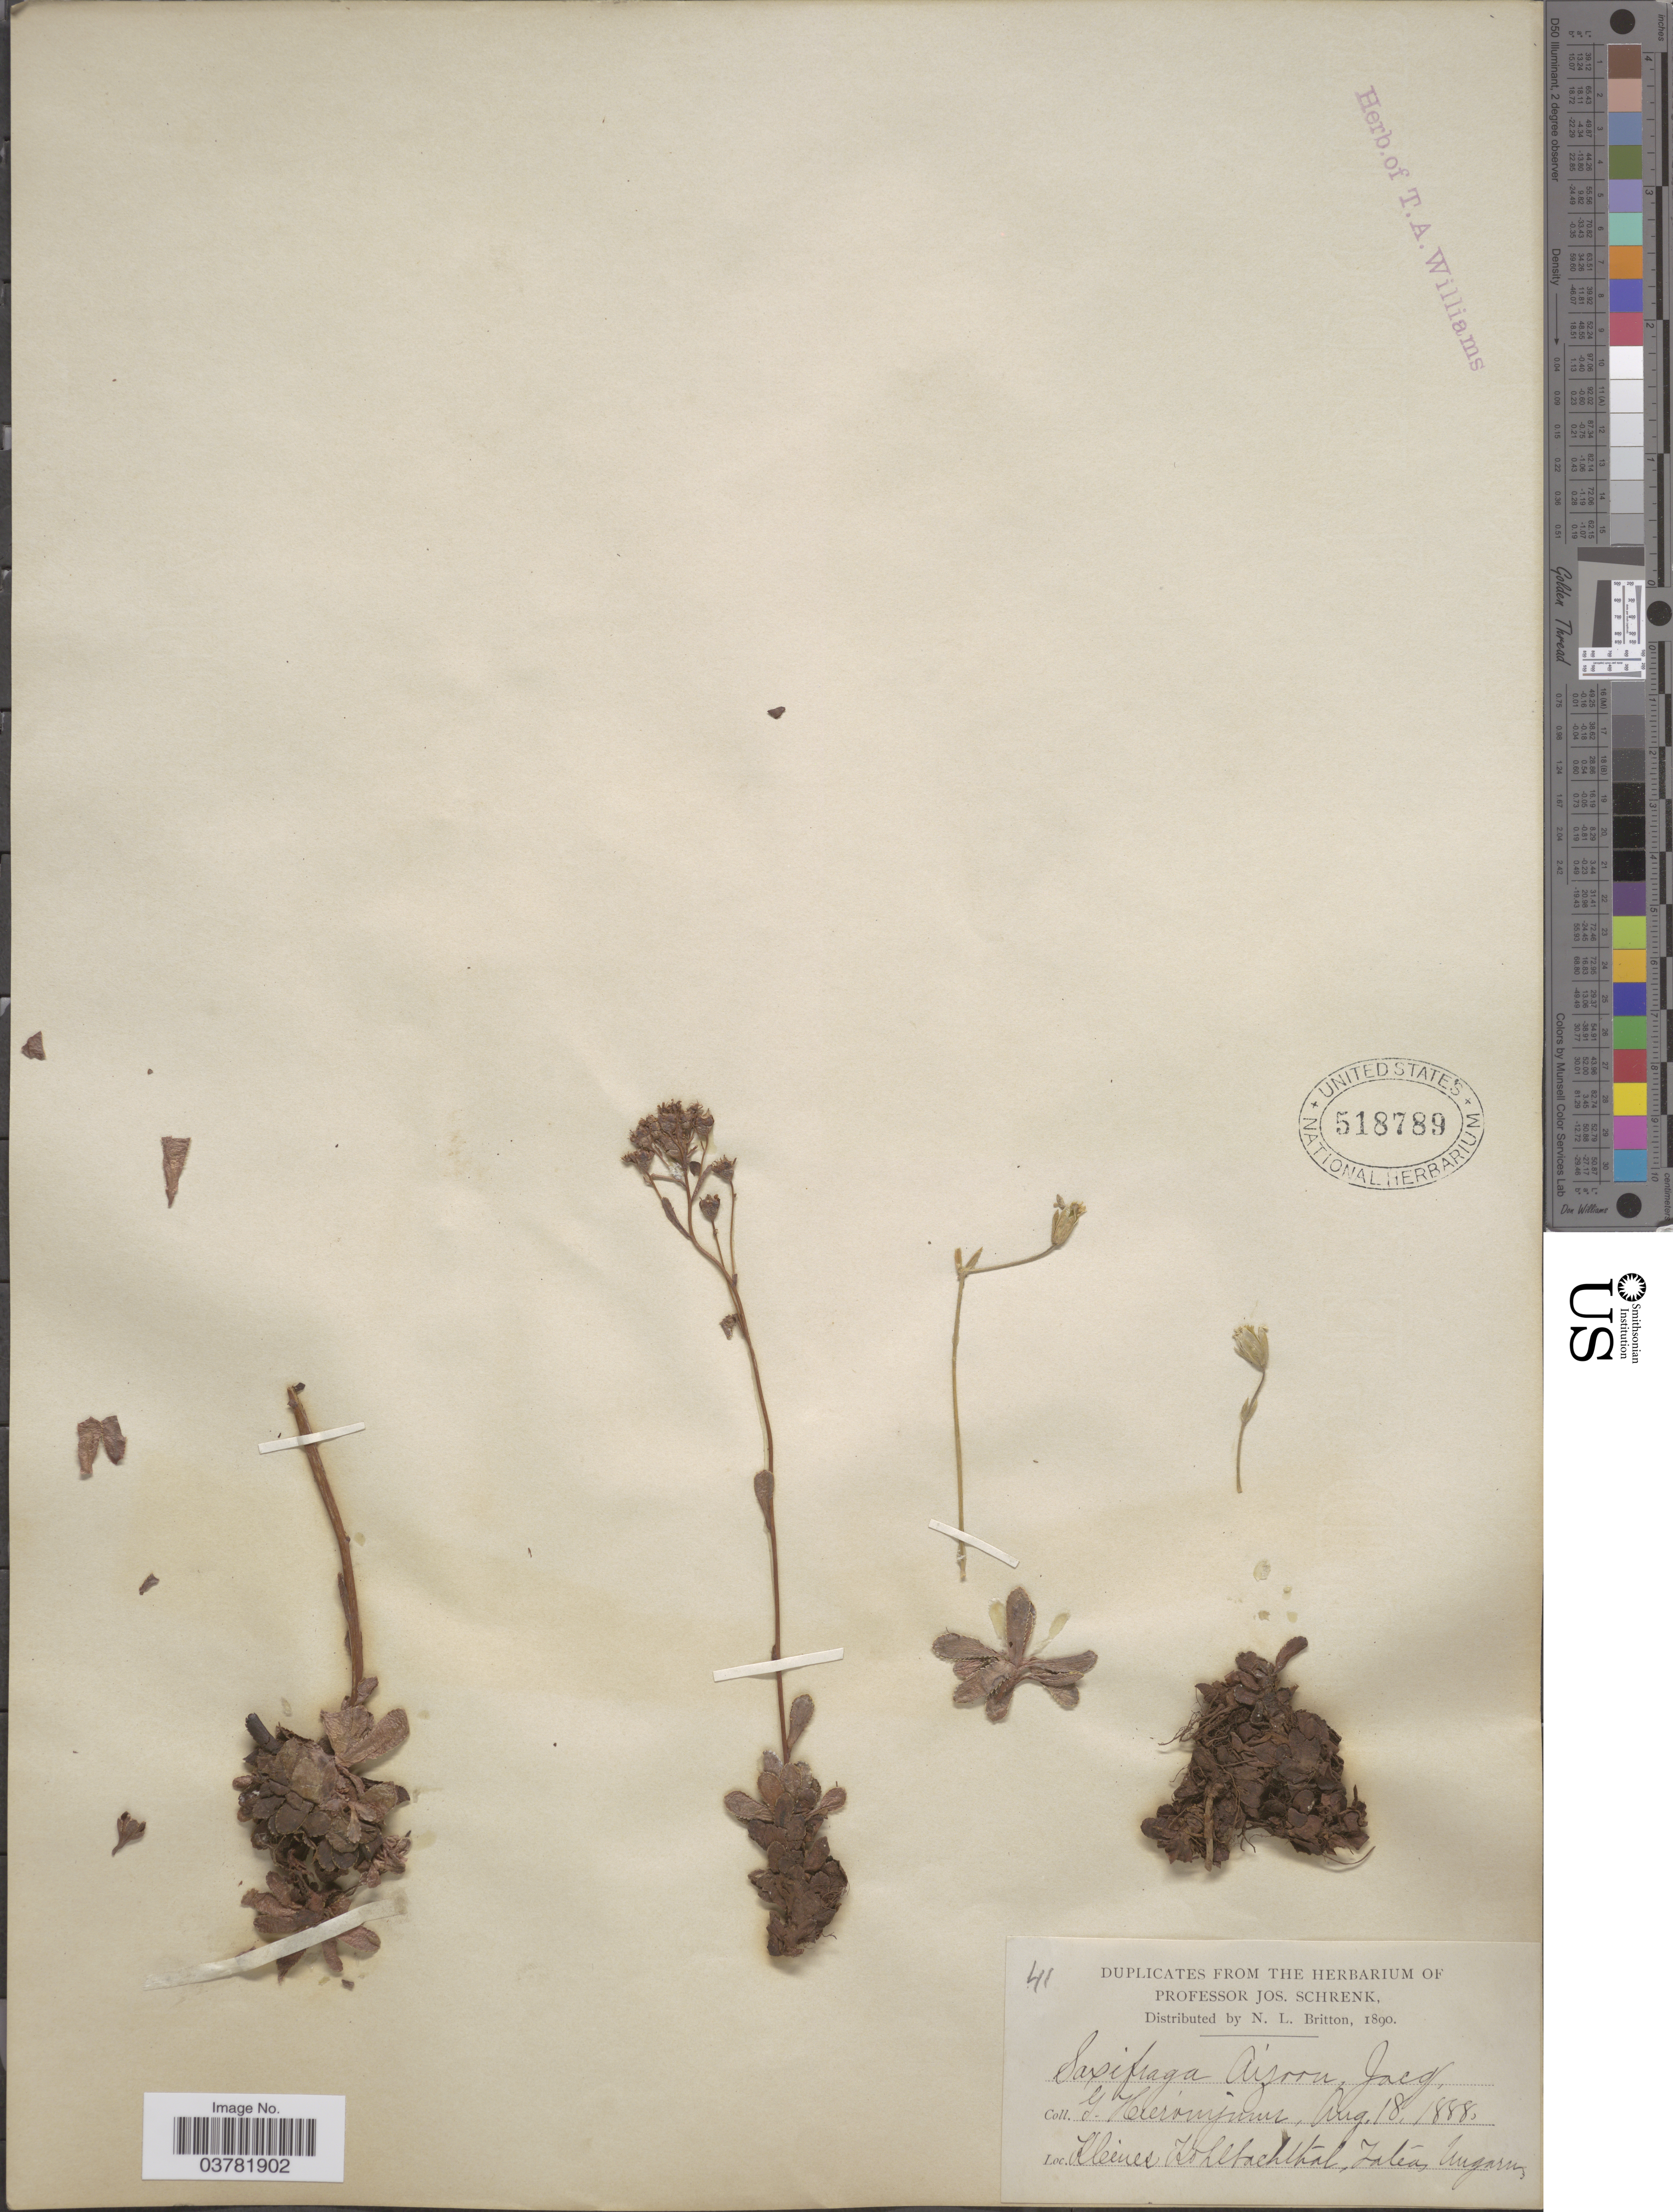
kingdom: Plantae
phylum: Tracheophyta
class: Magnoliopsida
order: Saxifragales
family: Saxifragaceae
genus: Saxifraga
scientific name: Saxifraga aizoon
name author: Jacq.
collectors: G. H. Hieronymus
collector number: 41?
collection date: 1888-08-18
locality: Kleines Kohlbachthal, Falens [interpreted] Ungarn.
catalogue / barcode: US 518789